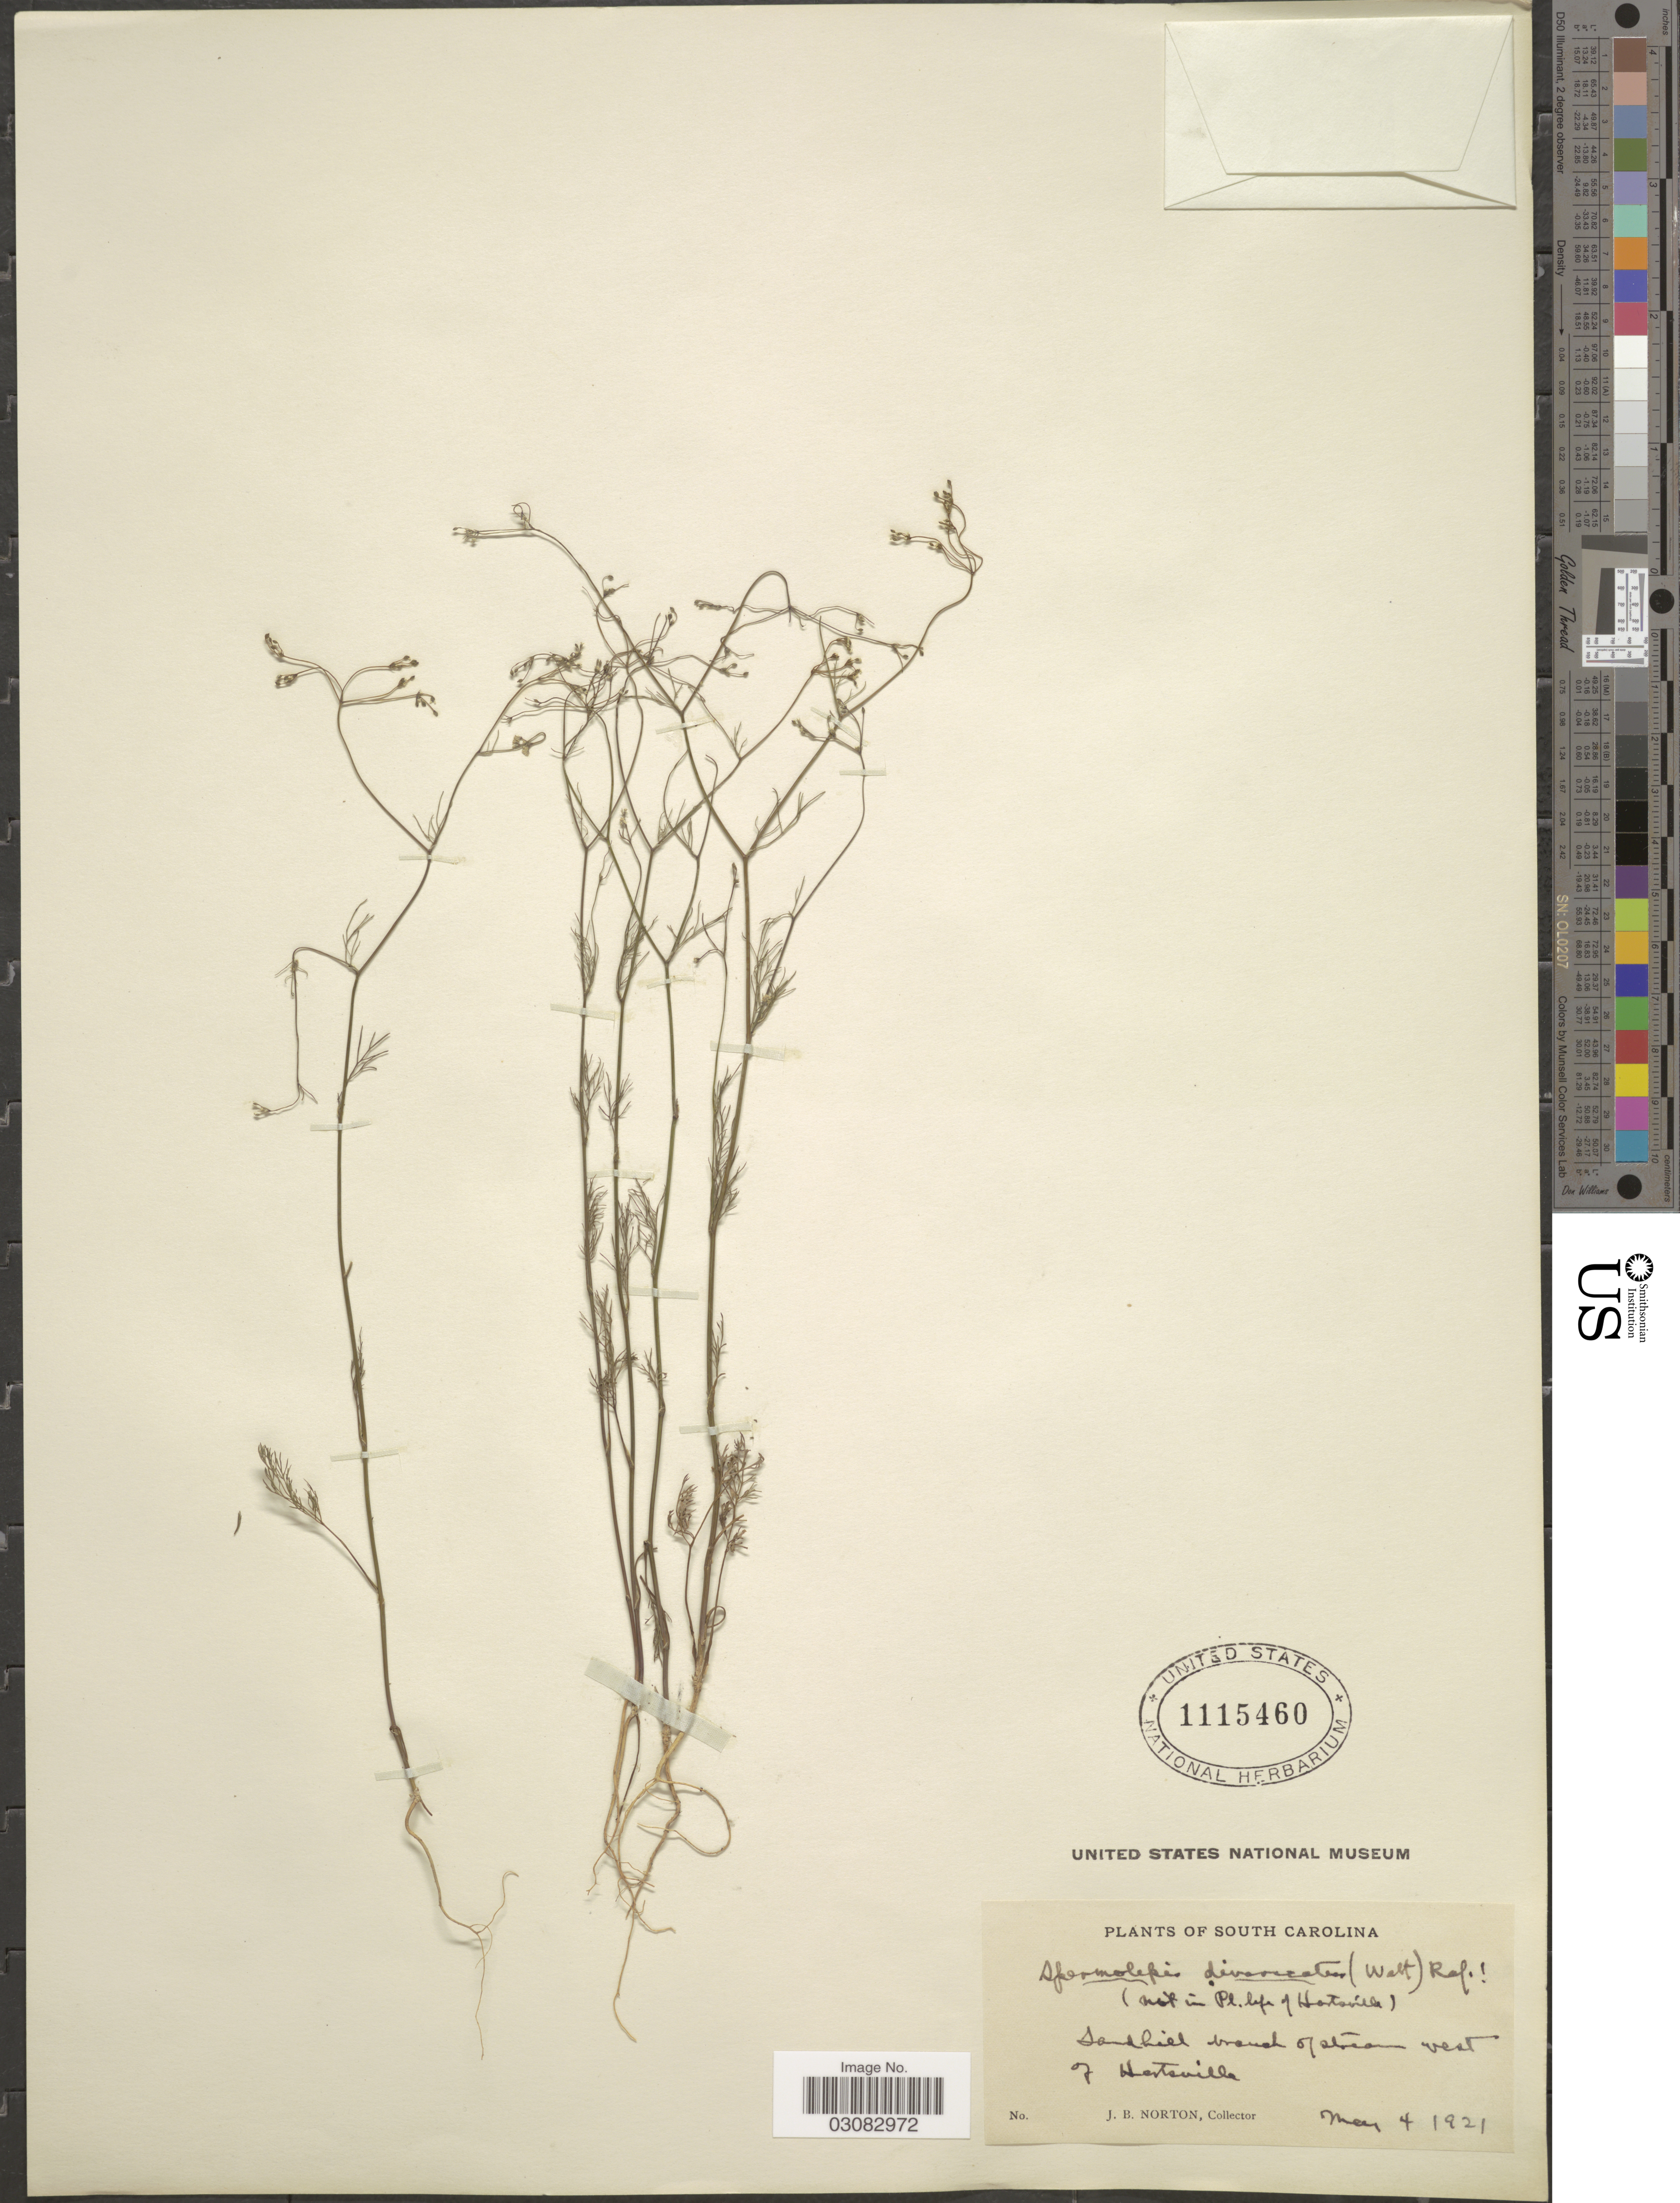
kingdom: Plantae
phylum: Tracheophyta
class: Magnoliopsida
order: Apiales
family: Apiaceae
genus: Spermolepis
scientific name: Spermolepis divaricata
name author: (Walter) Raf.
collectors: J. B. Norton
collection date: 1921-05-04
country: United States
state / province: South Carolina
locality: Sand hill branch of stream west of Hartsville.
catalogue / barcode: US 1115460